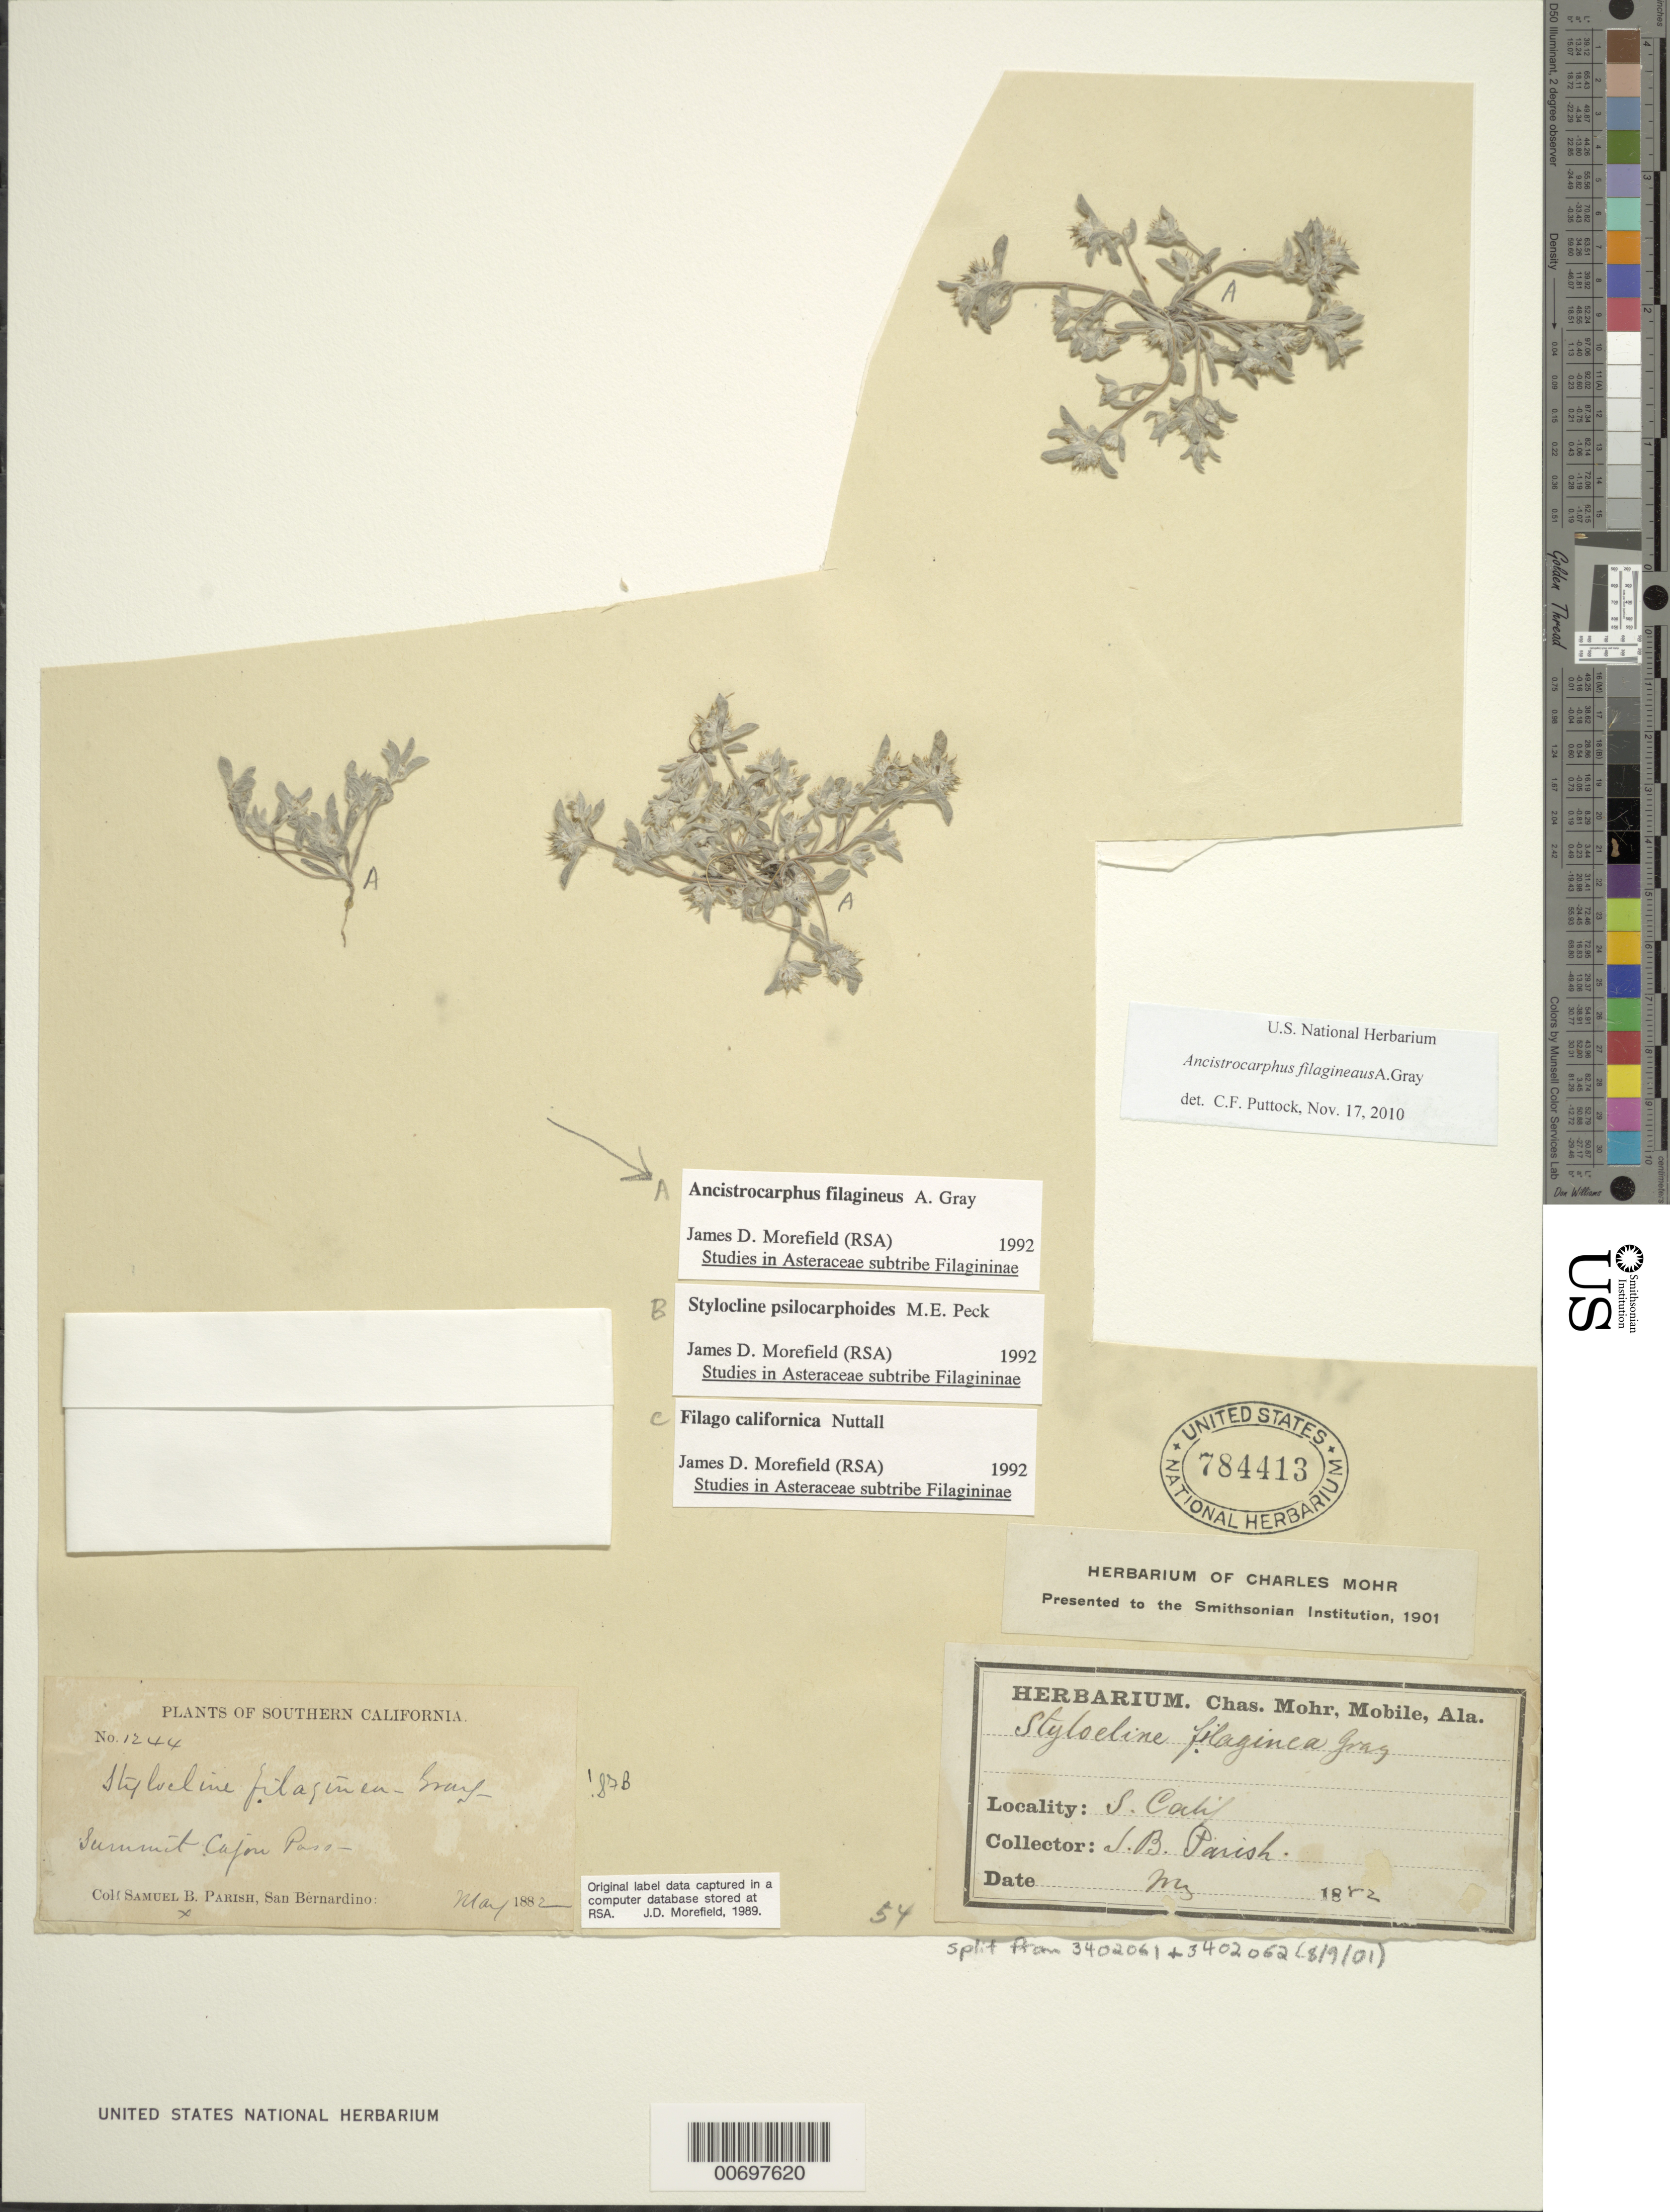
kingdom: Plantae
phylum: Tracheophyta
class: Magnoliopsida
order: Asterales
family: Asteraceae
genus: Stylocline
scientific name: Stylocline filaginea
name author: (A. Gray) A. Gray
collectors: S. B. Parish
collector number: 1244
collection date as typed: May 1882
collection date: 1882-05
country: United States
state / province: California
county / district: San Bernardino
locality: Summit Cajon Pass.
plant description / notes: Original label data captured in a computer database stored at RSA. - J.D. Morefield, 1989.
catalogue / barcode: US 784413